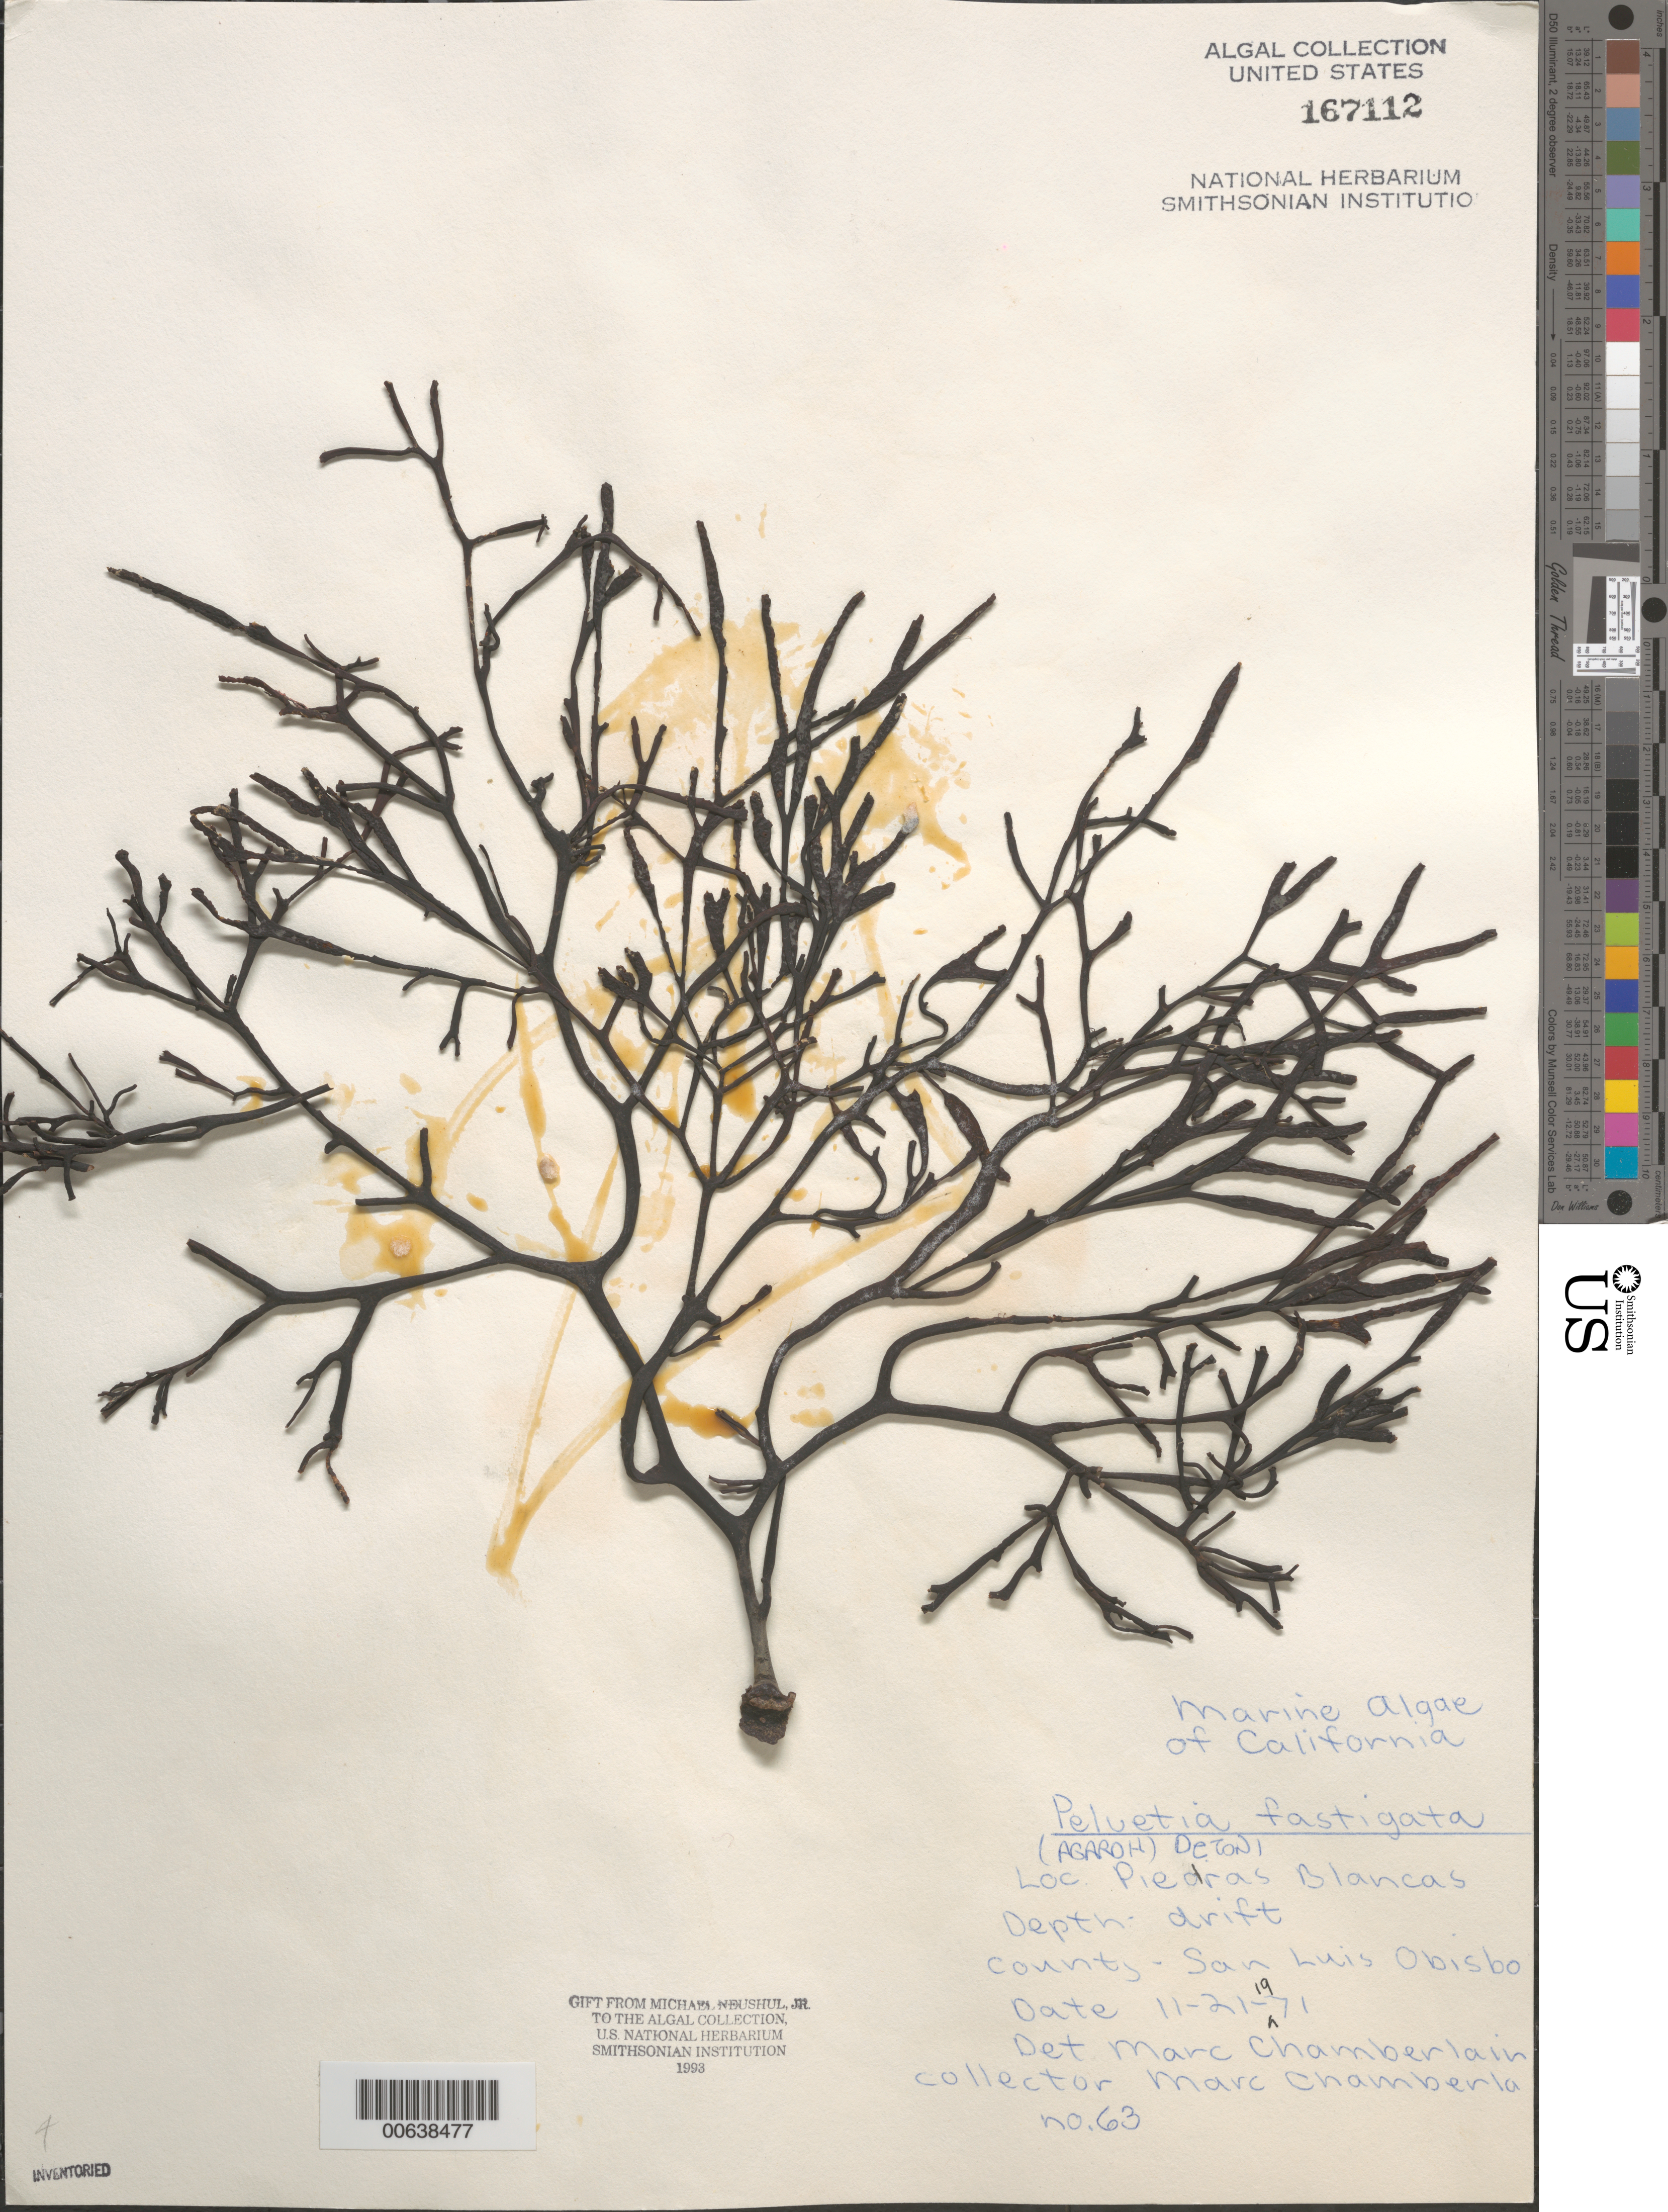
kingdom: Chromista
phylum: Ochrophyta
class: Phaeophyceae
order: Fucales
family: Fucaceae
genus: Silvetia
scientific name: Silvetia compressa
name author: (J. Agardh) E.A. Serrão et al.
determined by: Algae name updating Project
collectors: M. Chamberlain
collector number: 63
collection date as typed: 21 Nov 1971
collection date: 1971-11-21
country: United States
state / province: California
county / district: San Luis Obispo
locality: Piedras Blancas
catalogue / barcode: US 167112